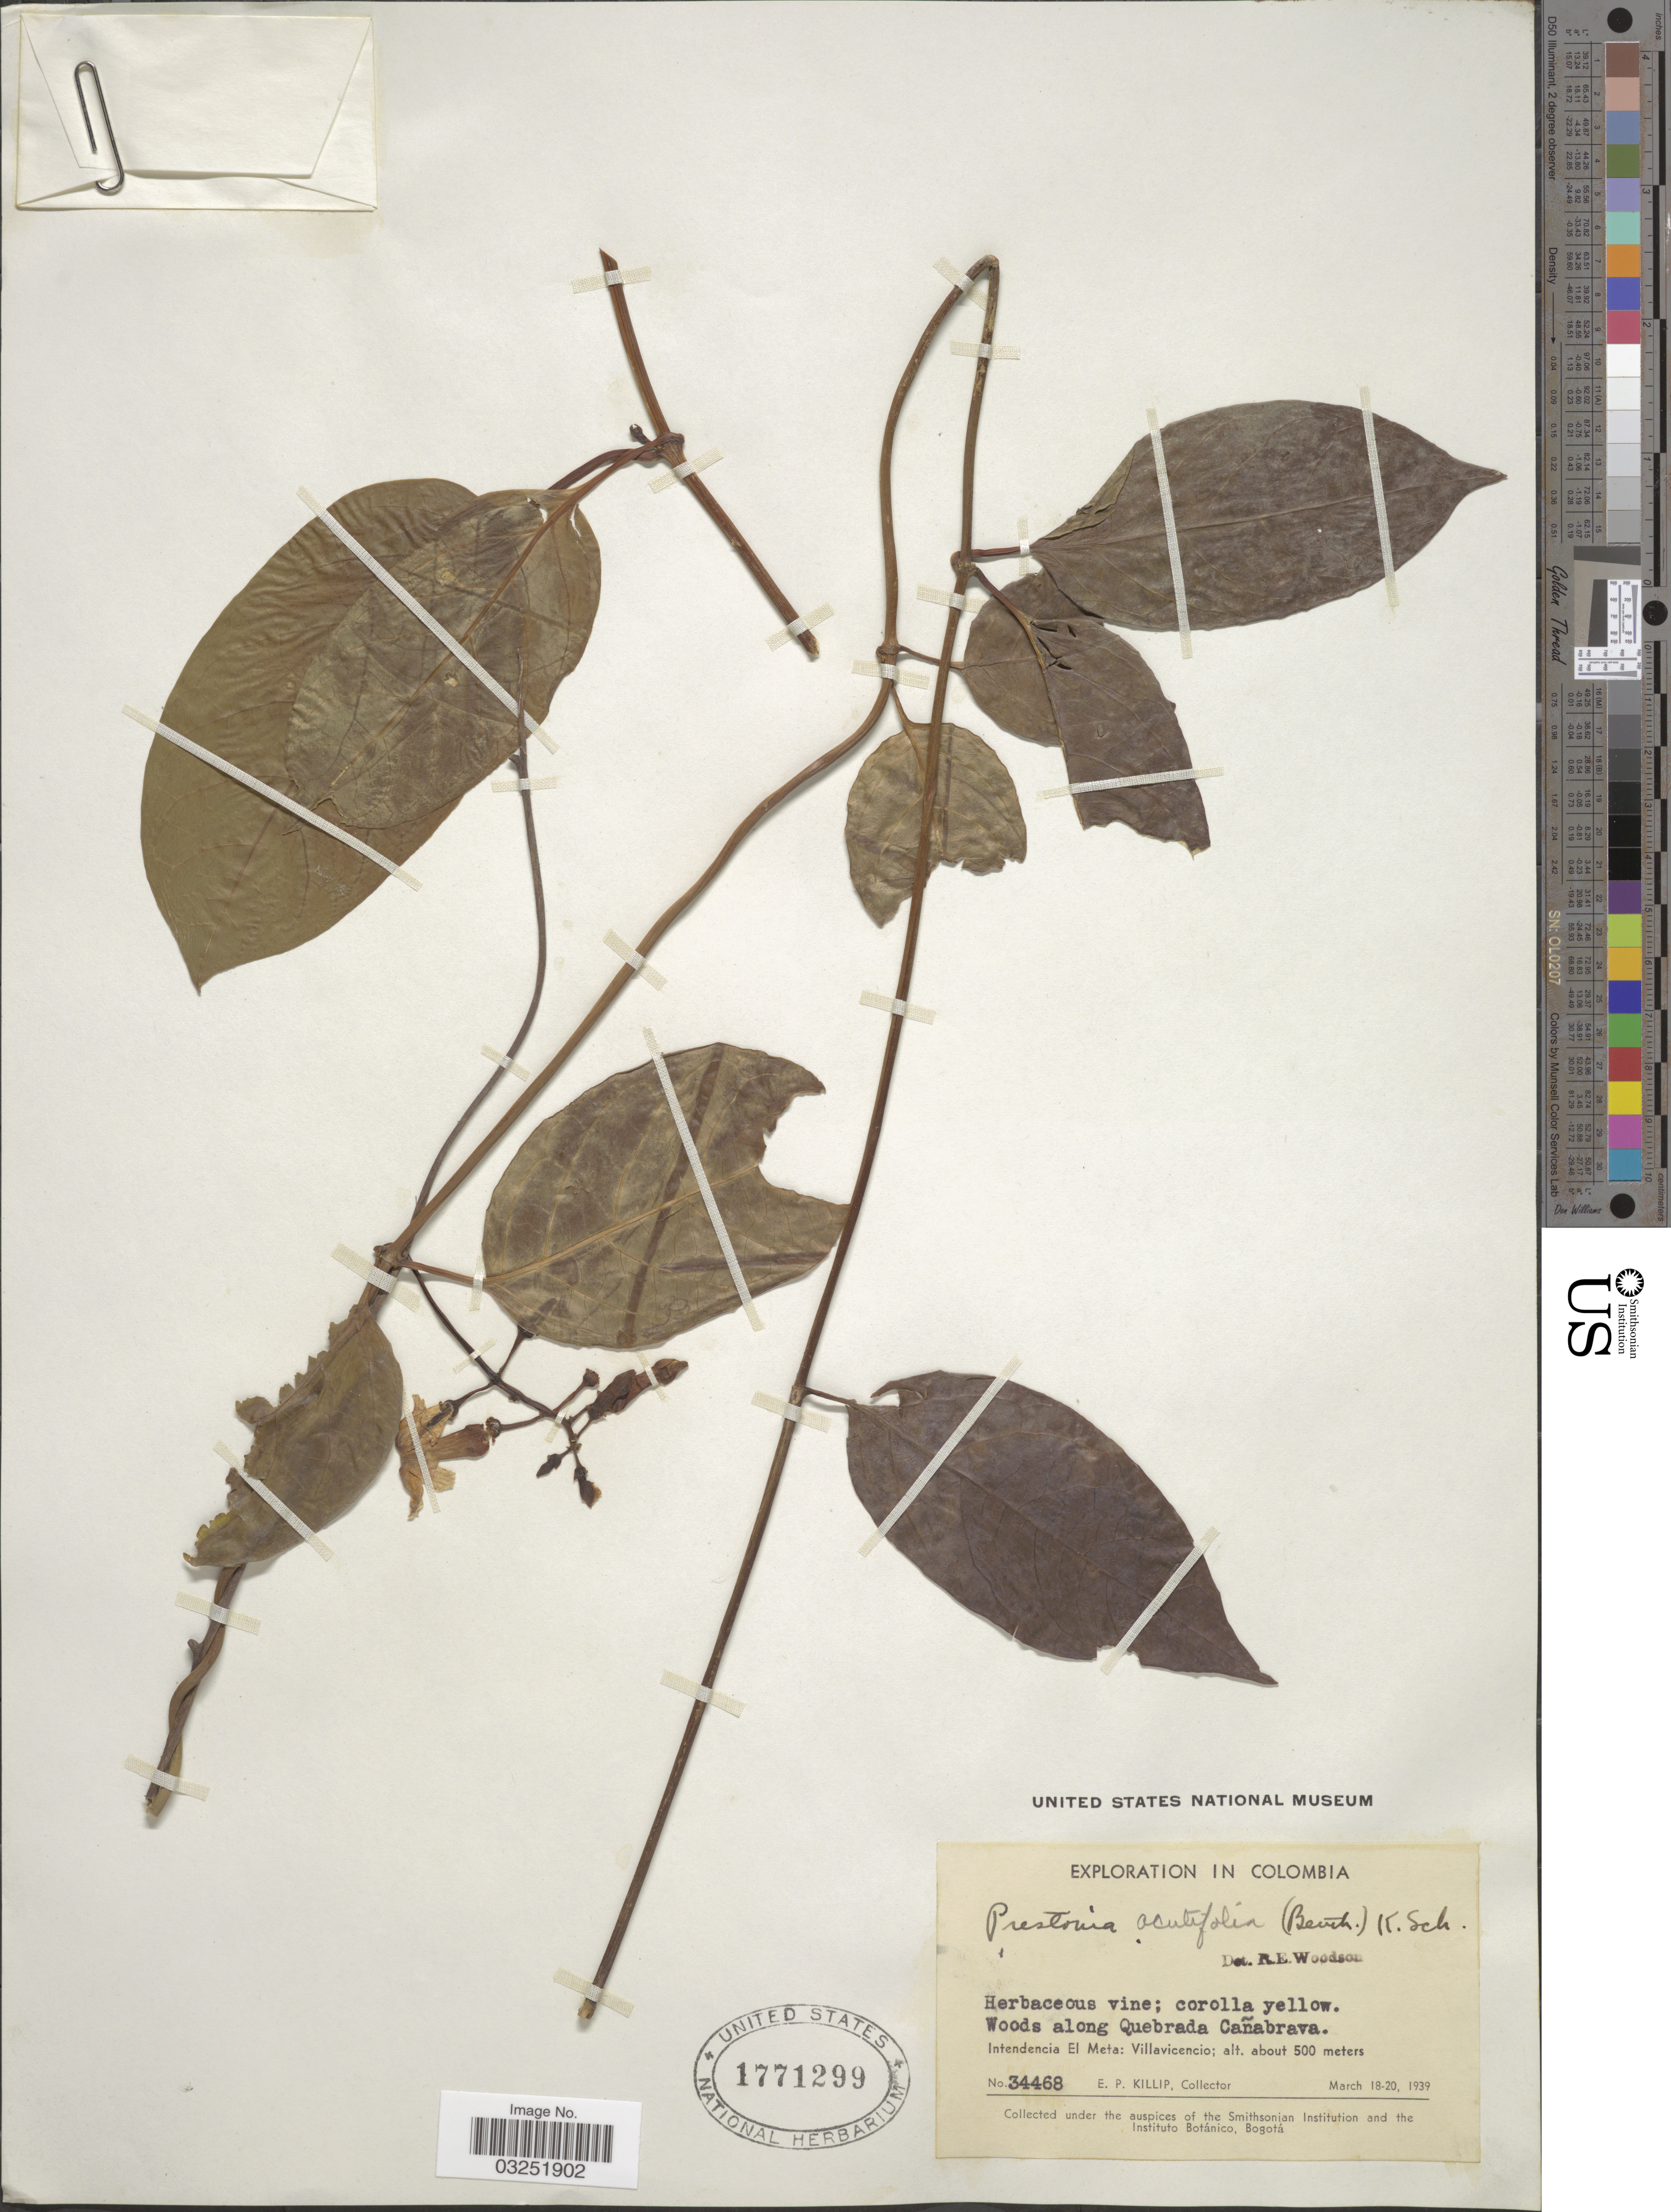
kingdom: Plantae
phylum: Tracheophyta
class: Magnoliopsida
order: Gentianales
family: Apocynaceae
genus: Prestonia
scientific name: Prestonia acutifolia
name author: (Benth. & Müll. Arg.) K. Schum.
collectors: E. P. Killip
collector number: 3468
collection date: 1939-03-18/1939-03-20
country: Colombia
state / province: Meta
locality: Woods along Quebrada Cañabrava. Intendencia El Meta: Villavicencio.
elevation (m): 500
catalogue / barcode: US 1771299